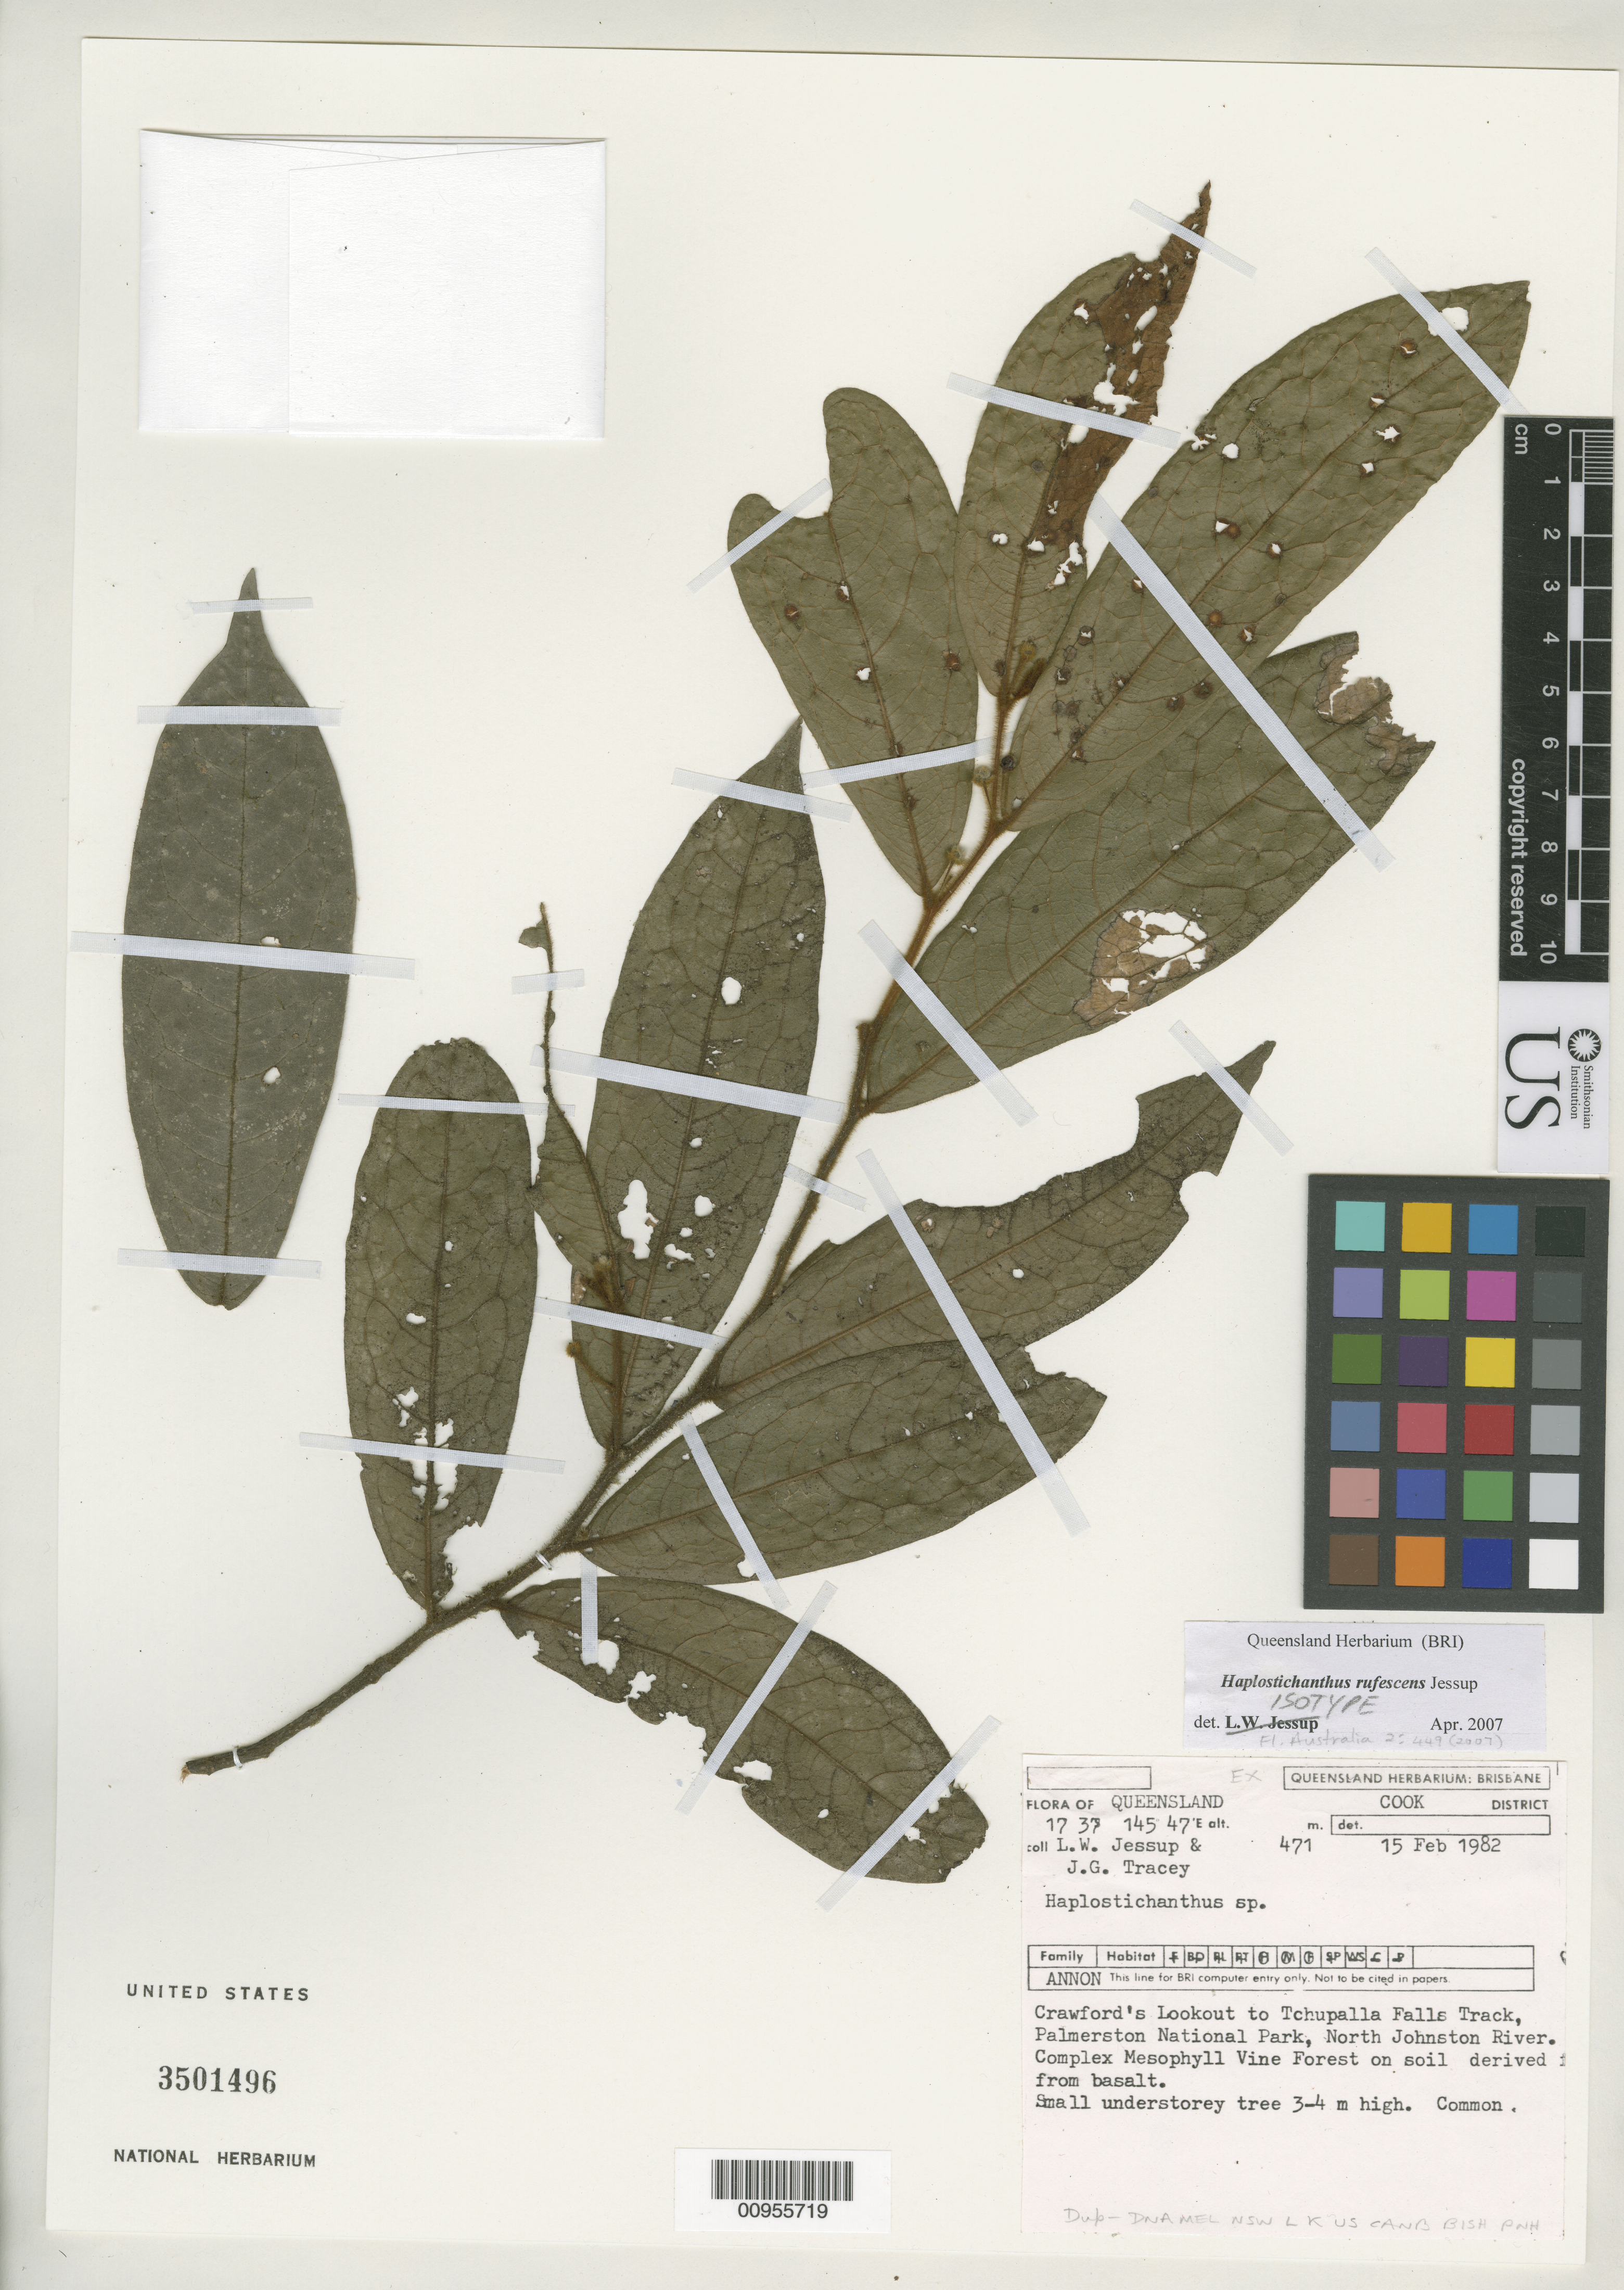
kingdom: Plantae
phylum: Tracheophyta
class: Magnoliopsida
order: Magnoliales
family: Annonaceae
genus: Haplostichanthus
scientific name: Haplostichanthus rufescens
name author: Jessup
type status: Isotype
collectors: L. Jessup & J. Tracey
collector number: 471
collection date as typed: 15 Feb 1982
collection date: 1982-02-15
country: Australia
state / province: Queensland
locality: Crawford's Lookout to Tchupalla Falls Track, Palmerston National Park, North Johnston River.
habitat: Complex mesophyll vine forest on soil derived from basalt.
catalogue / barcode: US 3501496